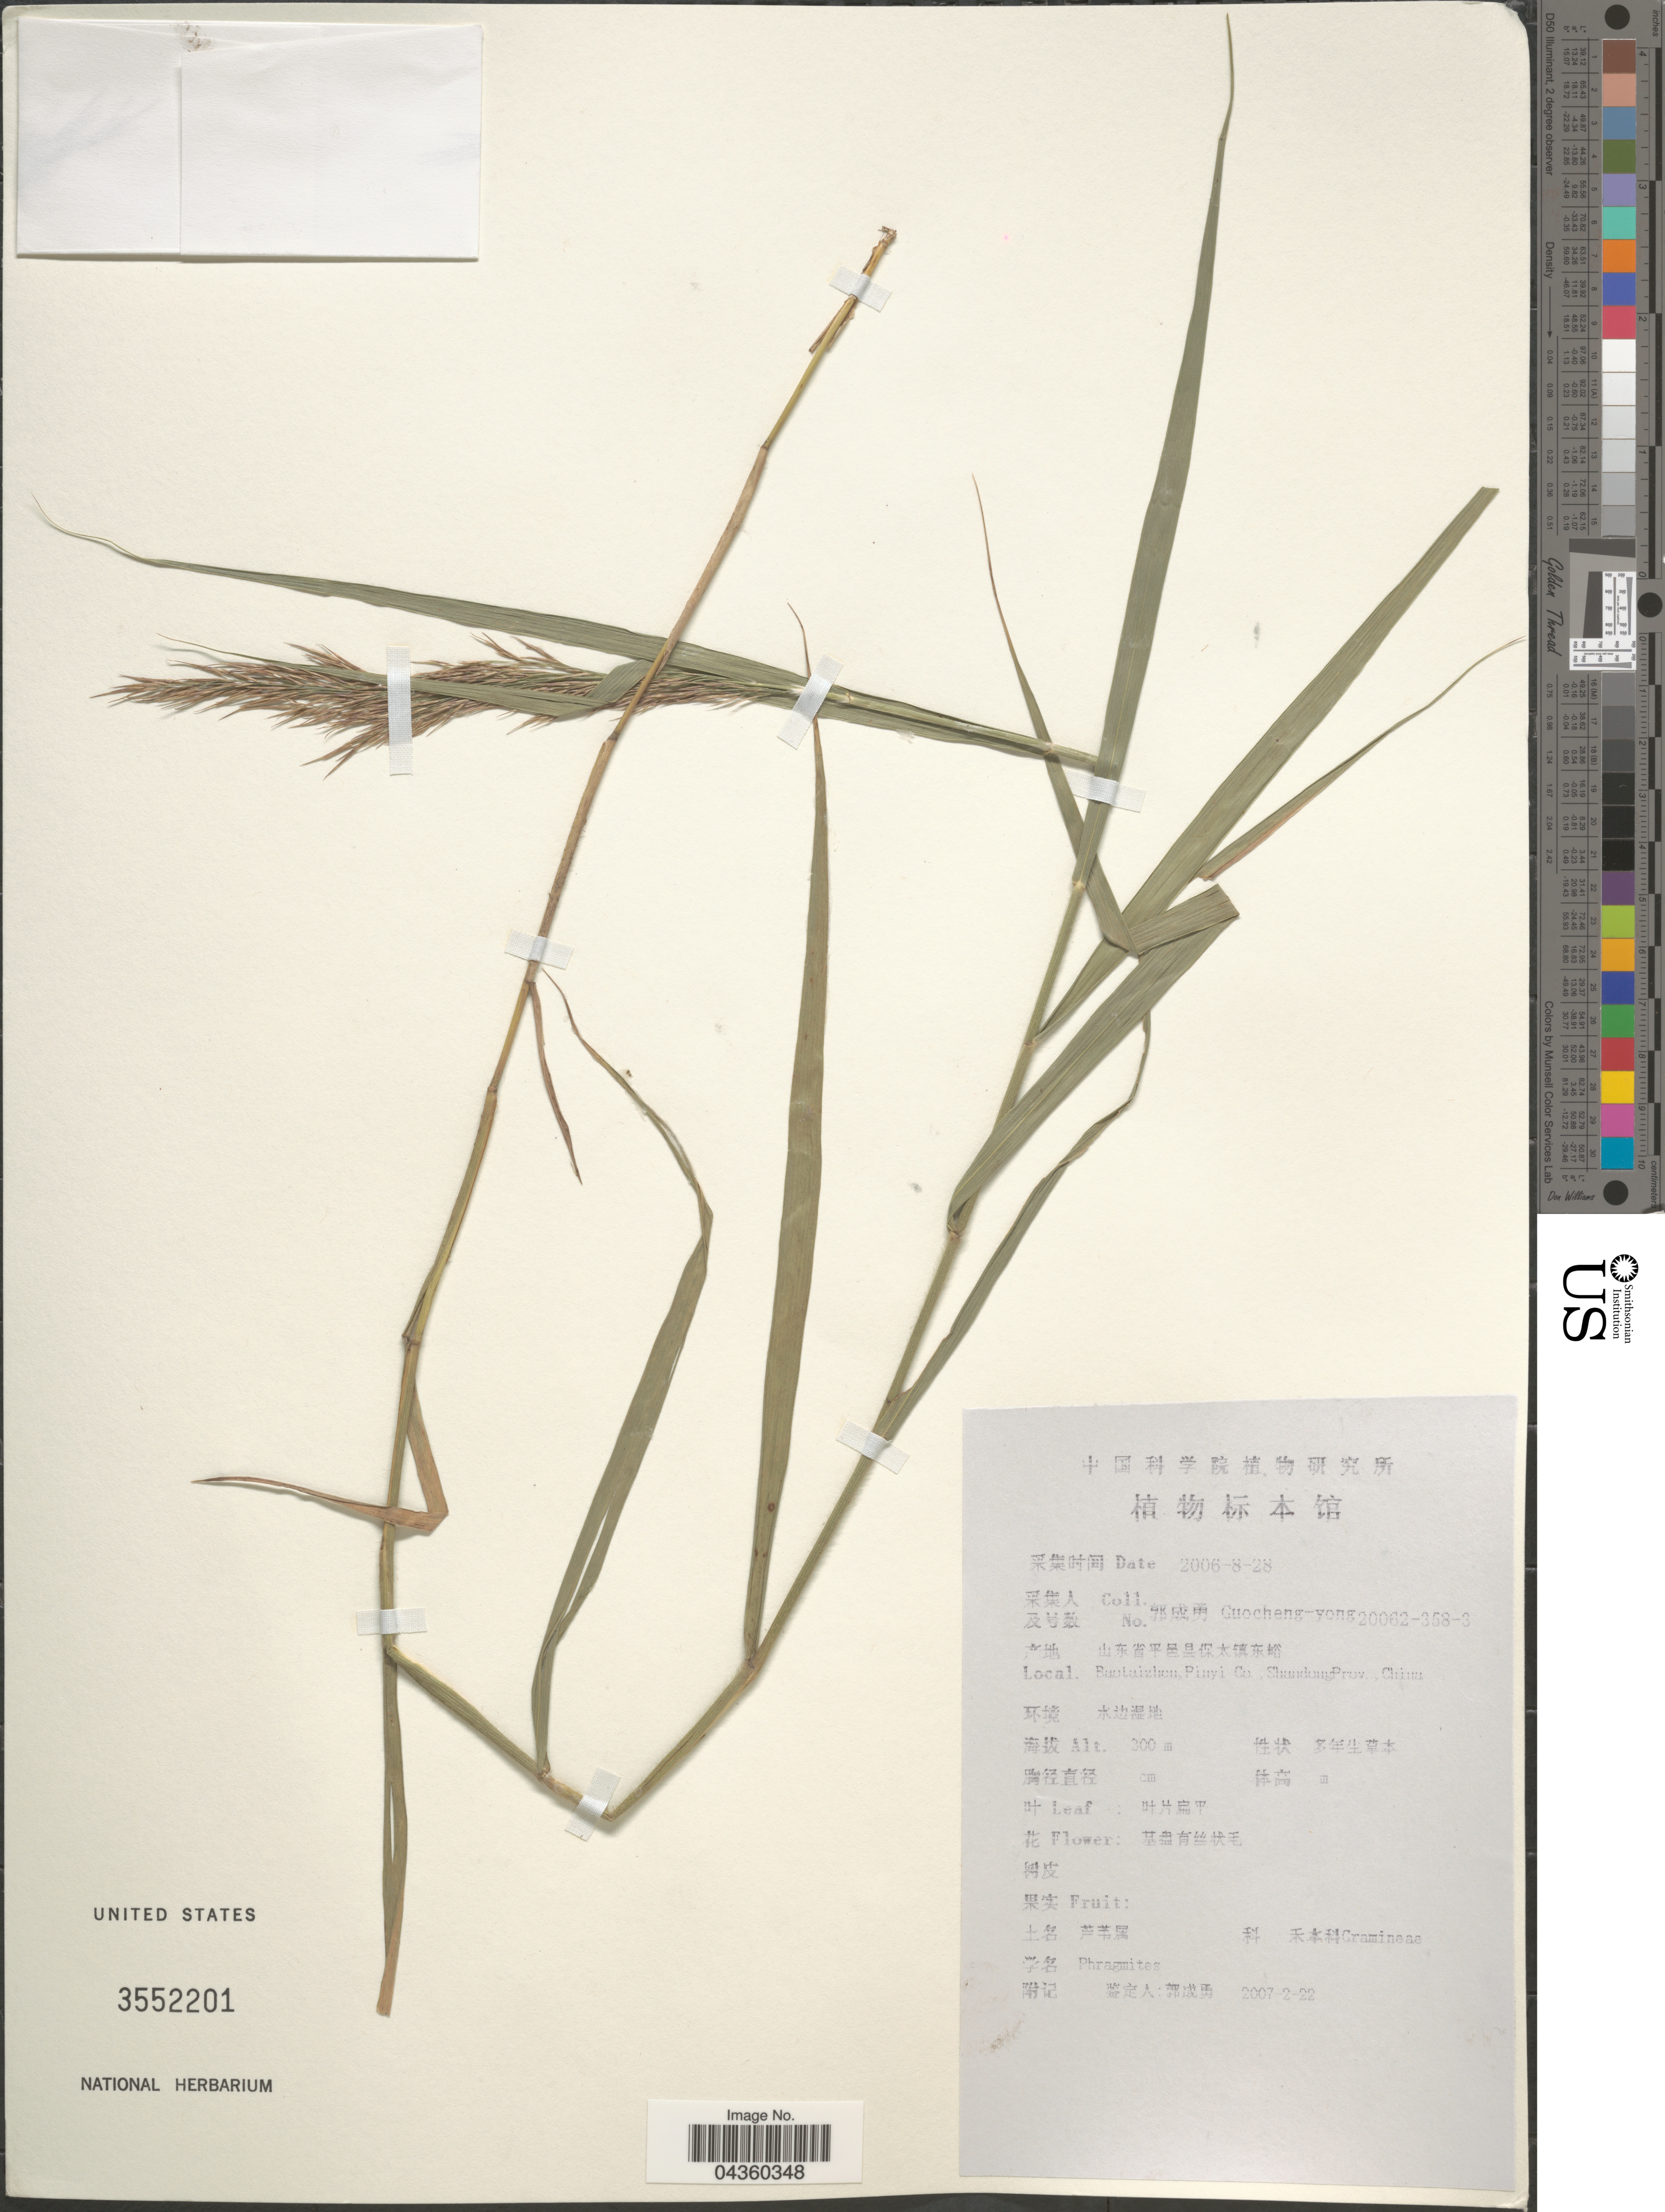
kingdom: Plantae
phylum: Tracheophyta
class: Liliopsida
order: Poales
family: Poaceae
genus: Phragmites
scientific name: Phragmites sp.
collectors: Guo cheng-yong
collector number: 20062-358-3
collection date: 2006-08-28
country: China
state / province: Shandong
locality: Baotizhen, Pinyi Co., ShandongProv.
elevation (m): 300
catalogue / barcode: US 3552201